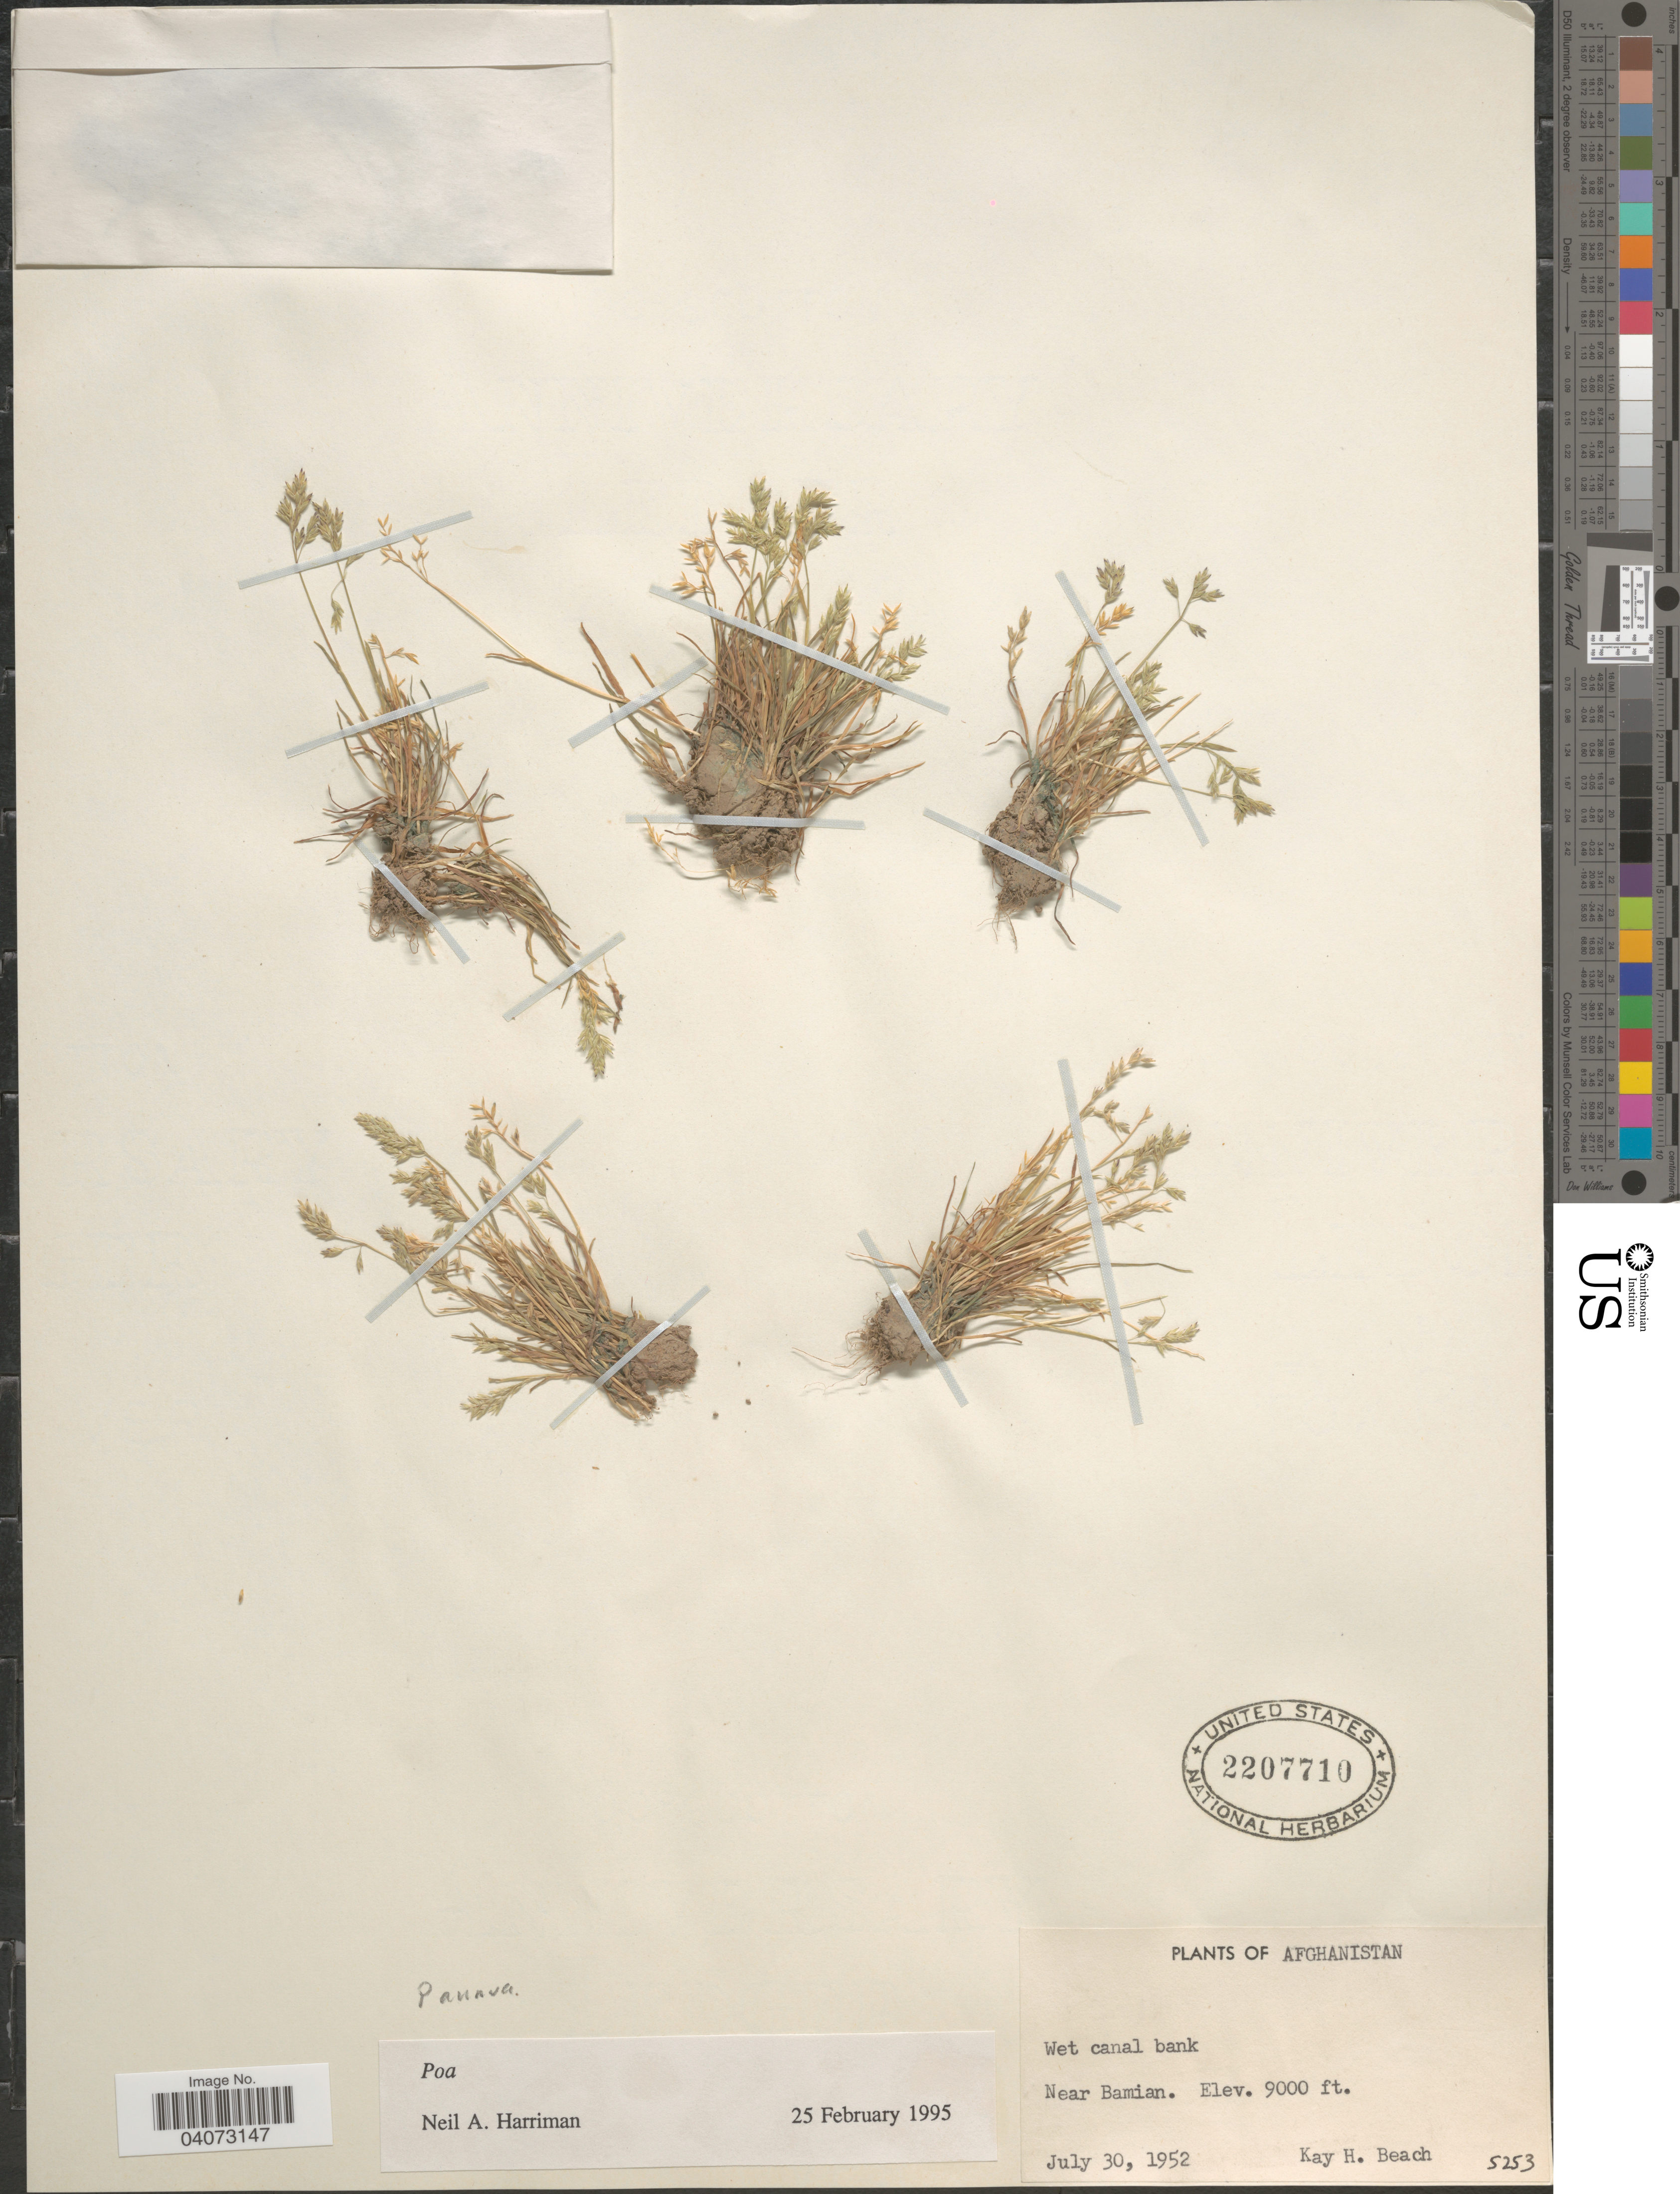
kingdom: Plantae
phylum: Tracheophyta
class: Liliopsida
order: Poales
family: Poaceae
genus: Poa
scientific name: Poa annua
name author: L.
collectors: K. H. Beach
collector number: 5253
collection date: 1952-07-30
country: Afghanistan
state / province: Bamian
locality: Near Bamian.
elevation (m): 2743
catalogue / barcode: US 2207710